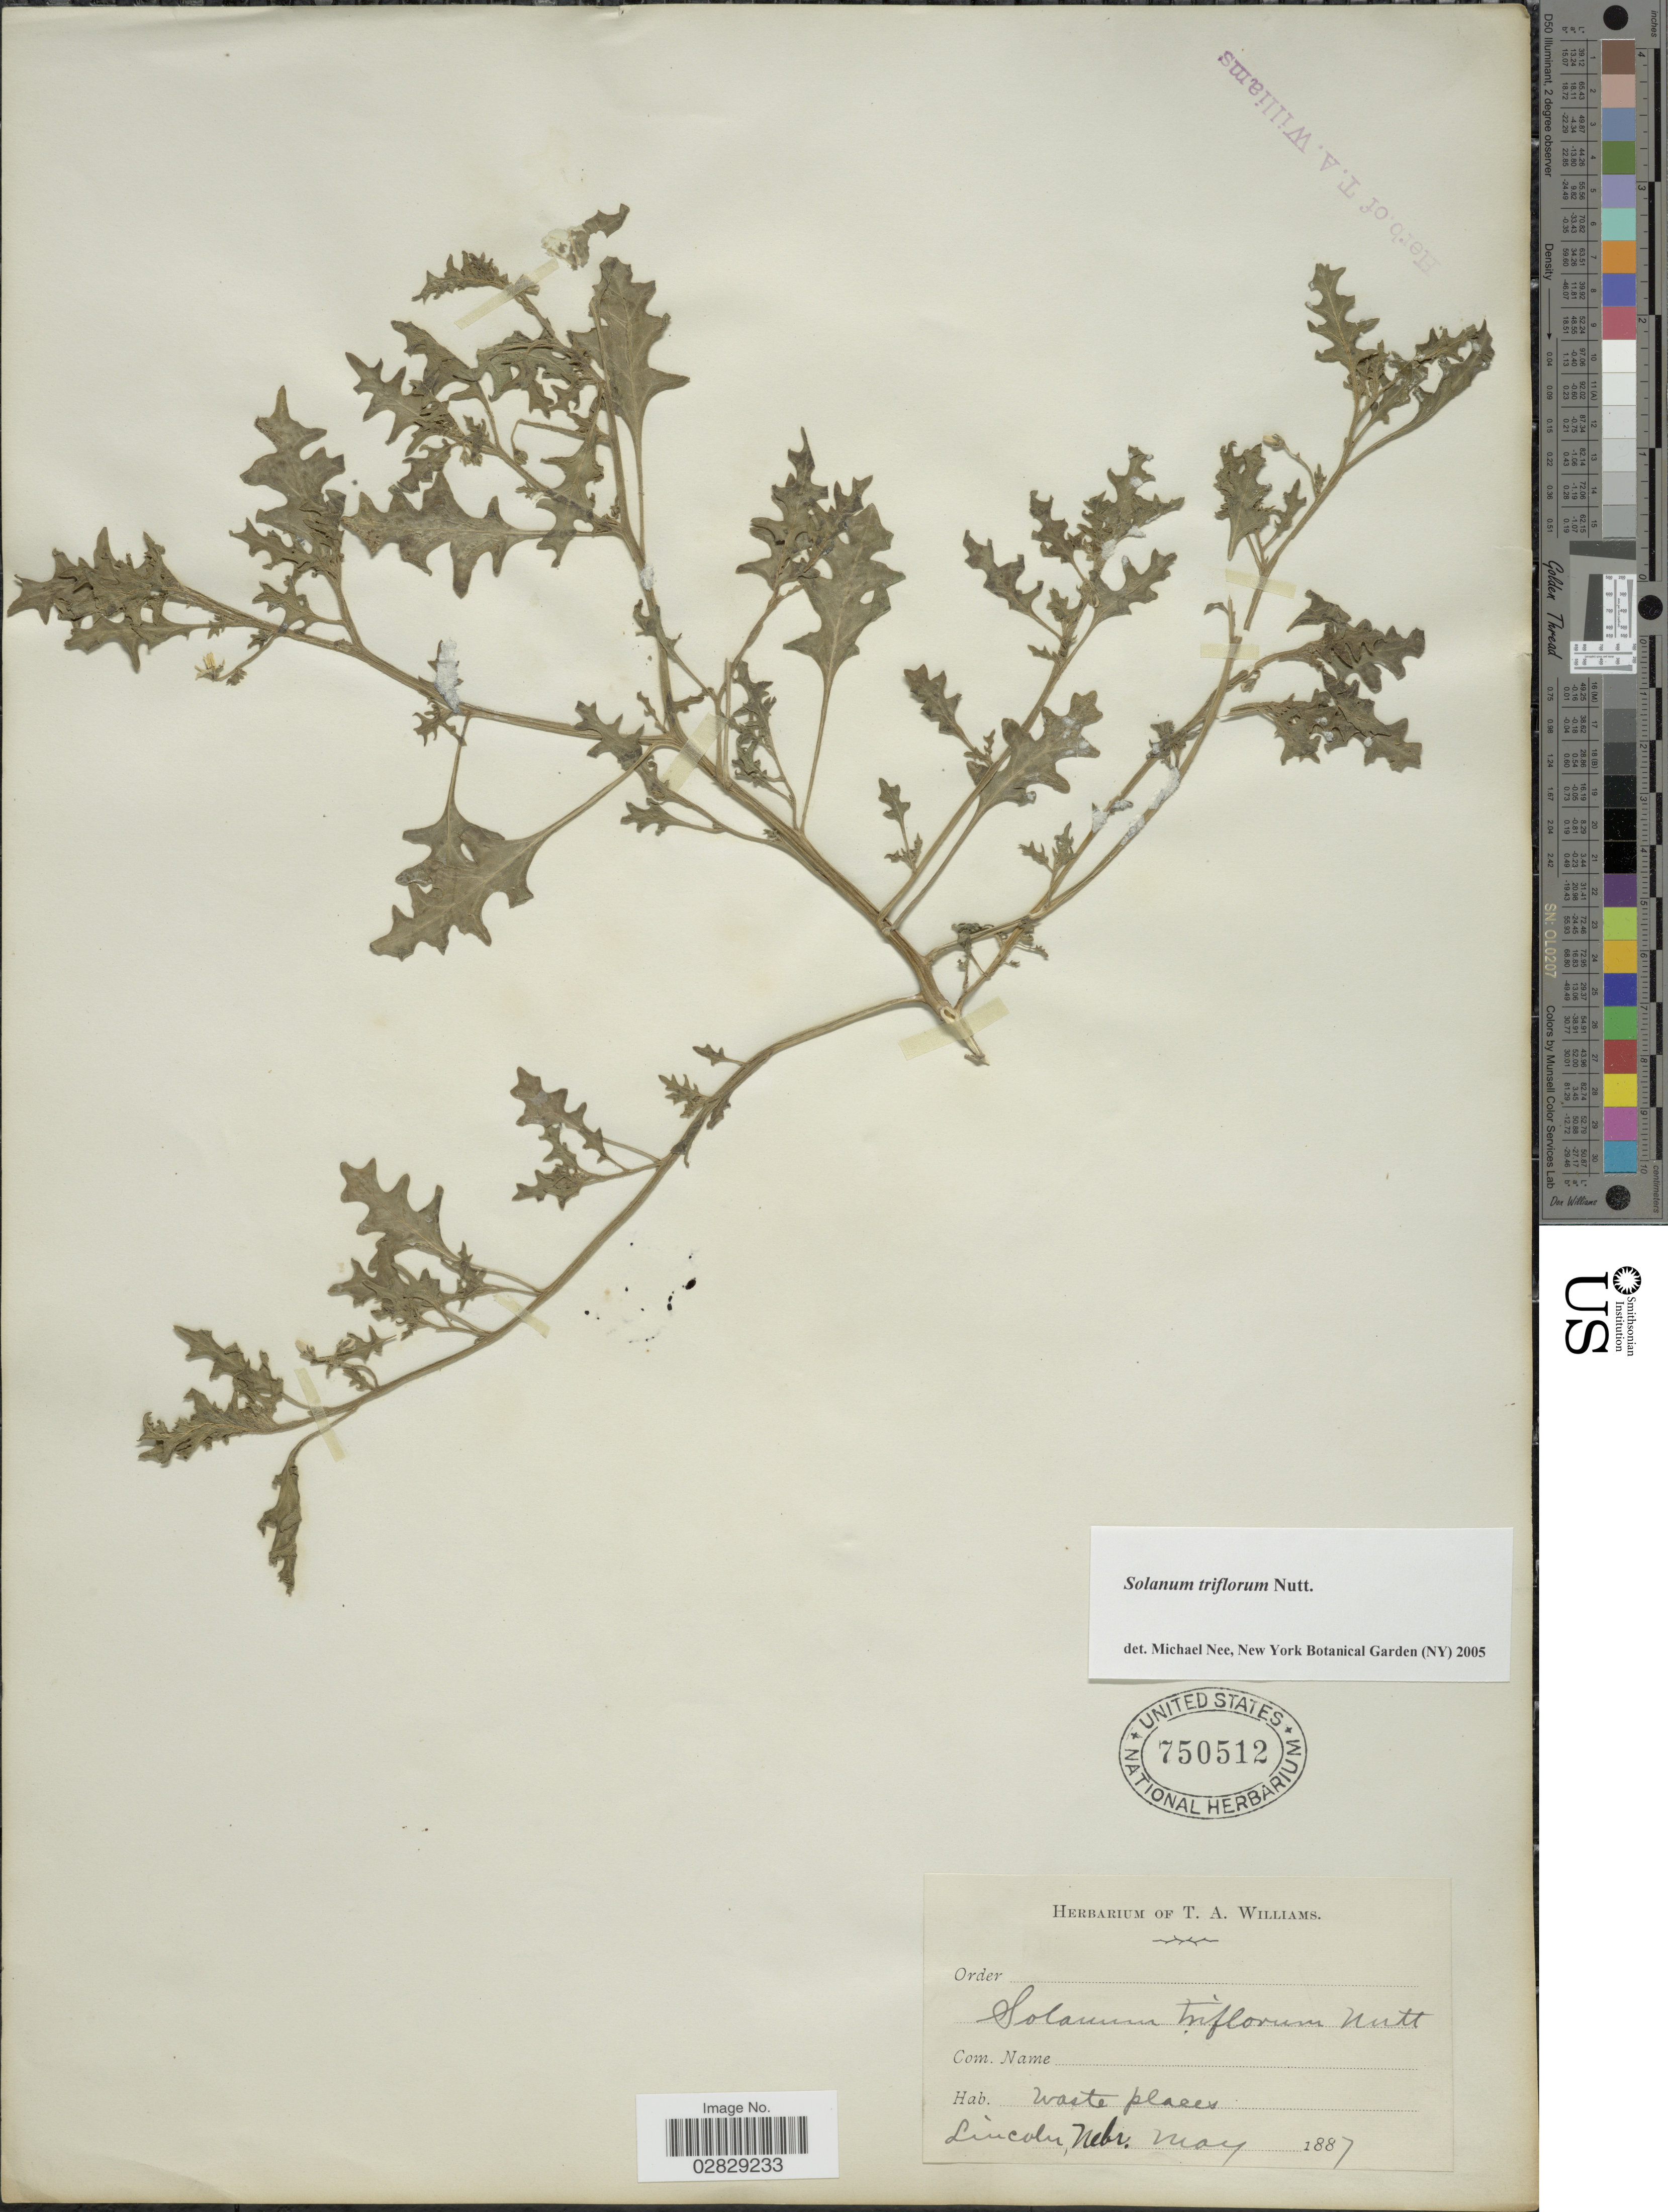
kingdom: Plantae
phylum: Tracheophyta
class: Magnoliopsida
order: Solanales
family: Solanaceae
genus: Solanum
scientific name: Solanum triflorum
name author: Nutt.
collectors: ex herb. Thos. A. Williams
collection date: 1887-05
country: United States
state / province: Nebraska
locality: Lincoln.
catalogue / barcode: US 750512